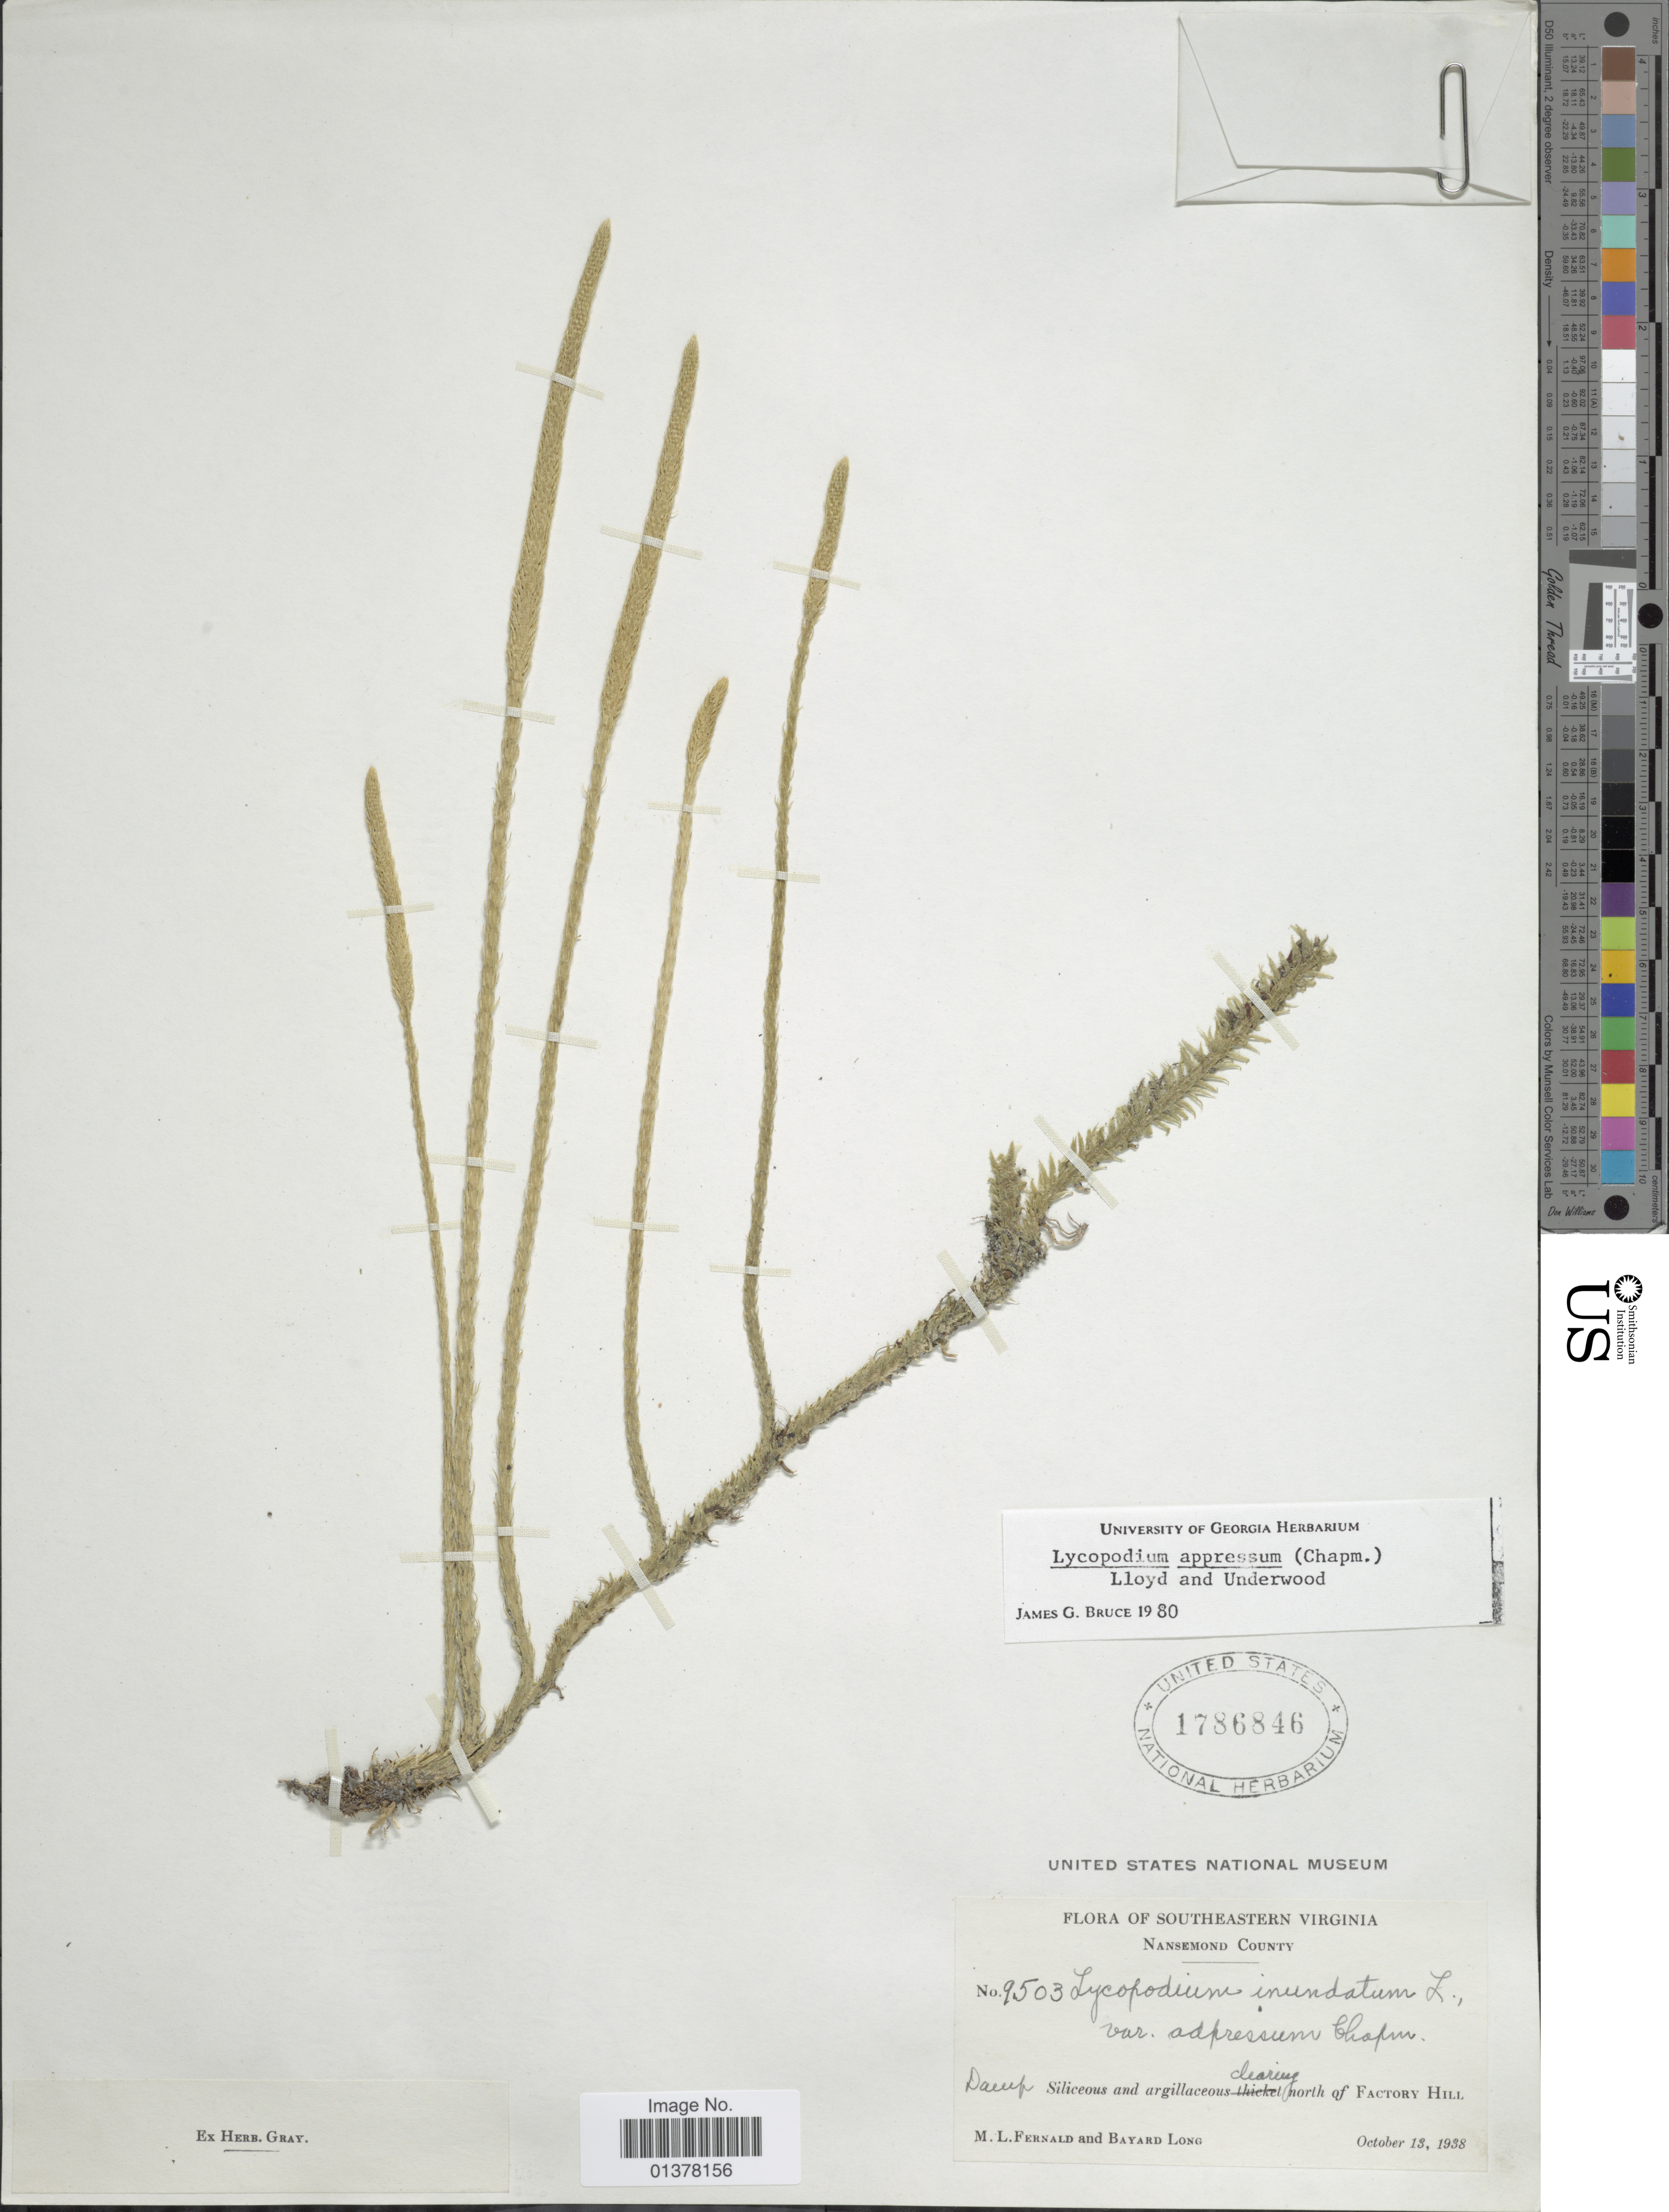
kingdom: Plantae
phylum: Tracheophyta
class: Lycopodiopsida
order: Lycopodiales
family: Lycopodiaceae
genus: Lycopodiella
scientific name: Lycopodiella appressa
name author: (Chapm.) Cranfill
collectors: M. L. Fernald & B. H. Long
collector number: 9503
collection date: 1938-10-13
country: United States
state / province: Virginia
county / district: City of Suffolk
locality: Southeastern Virginia, Nansemond County, Damp Siliceous and argillaceous clearing of Factory Hill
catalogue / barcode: US 1786846